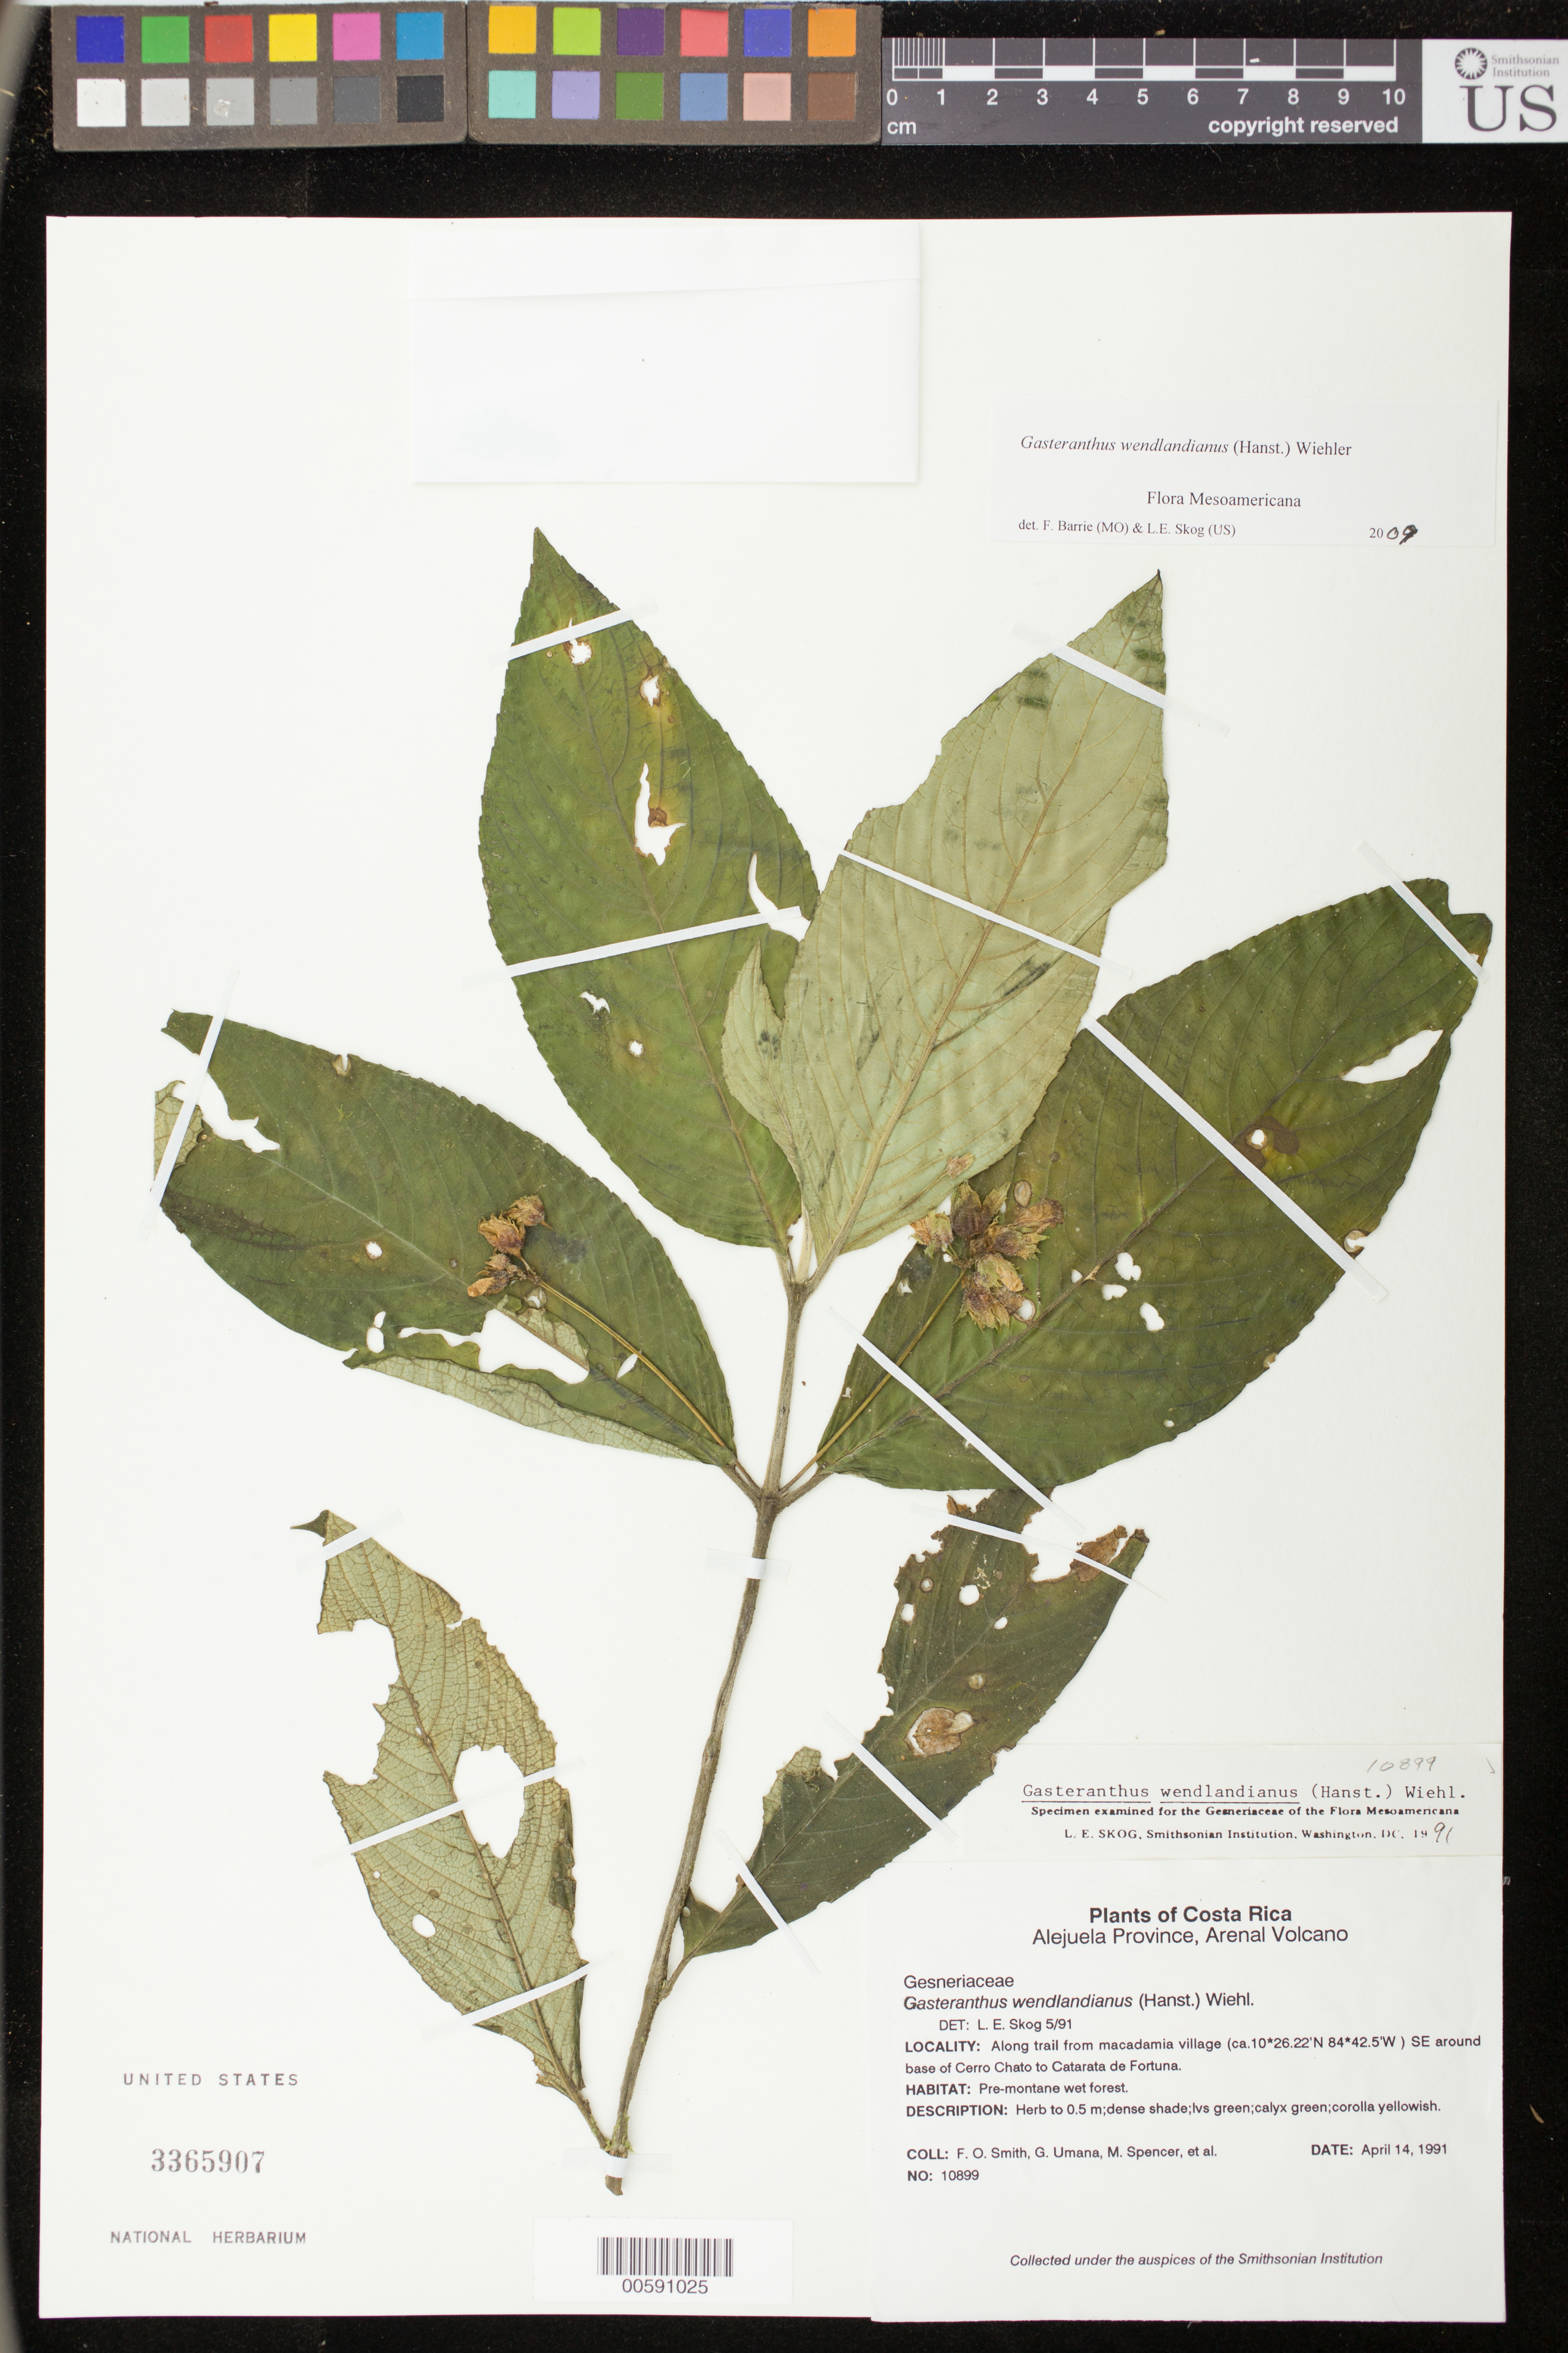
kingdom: Plantae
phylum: Tracheophyta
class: Magnoliopsida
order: Lamiales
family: Gesneriaceae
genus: Gasteranthus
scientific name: Gasteranthus wendlandianus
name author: (Hanst.) Wiehler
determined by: Skog, Laurence E.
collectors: F. Smith, G. Umana, M. Spencer & et al.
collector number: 10899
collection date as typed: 14 Apr 1991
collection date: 1991-04-14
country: Costa Rica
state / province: Alajuela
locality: Arenal Volcano; along trail from macadamia village SE around base of Cerro Chato to Catarata de Fortuna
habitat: Pre-montane wet forest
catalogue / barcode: US 3365907